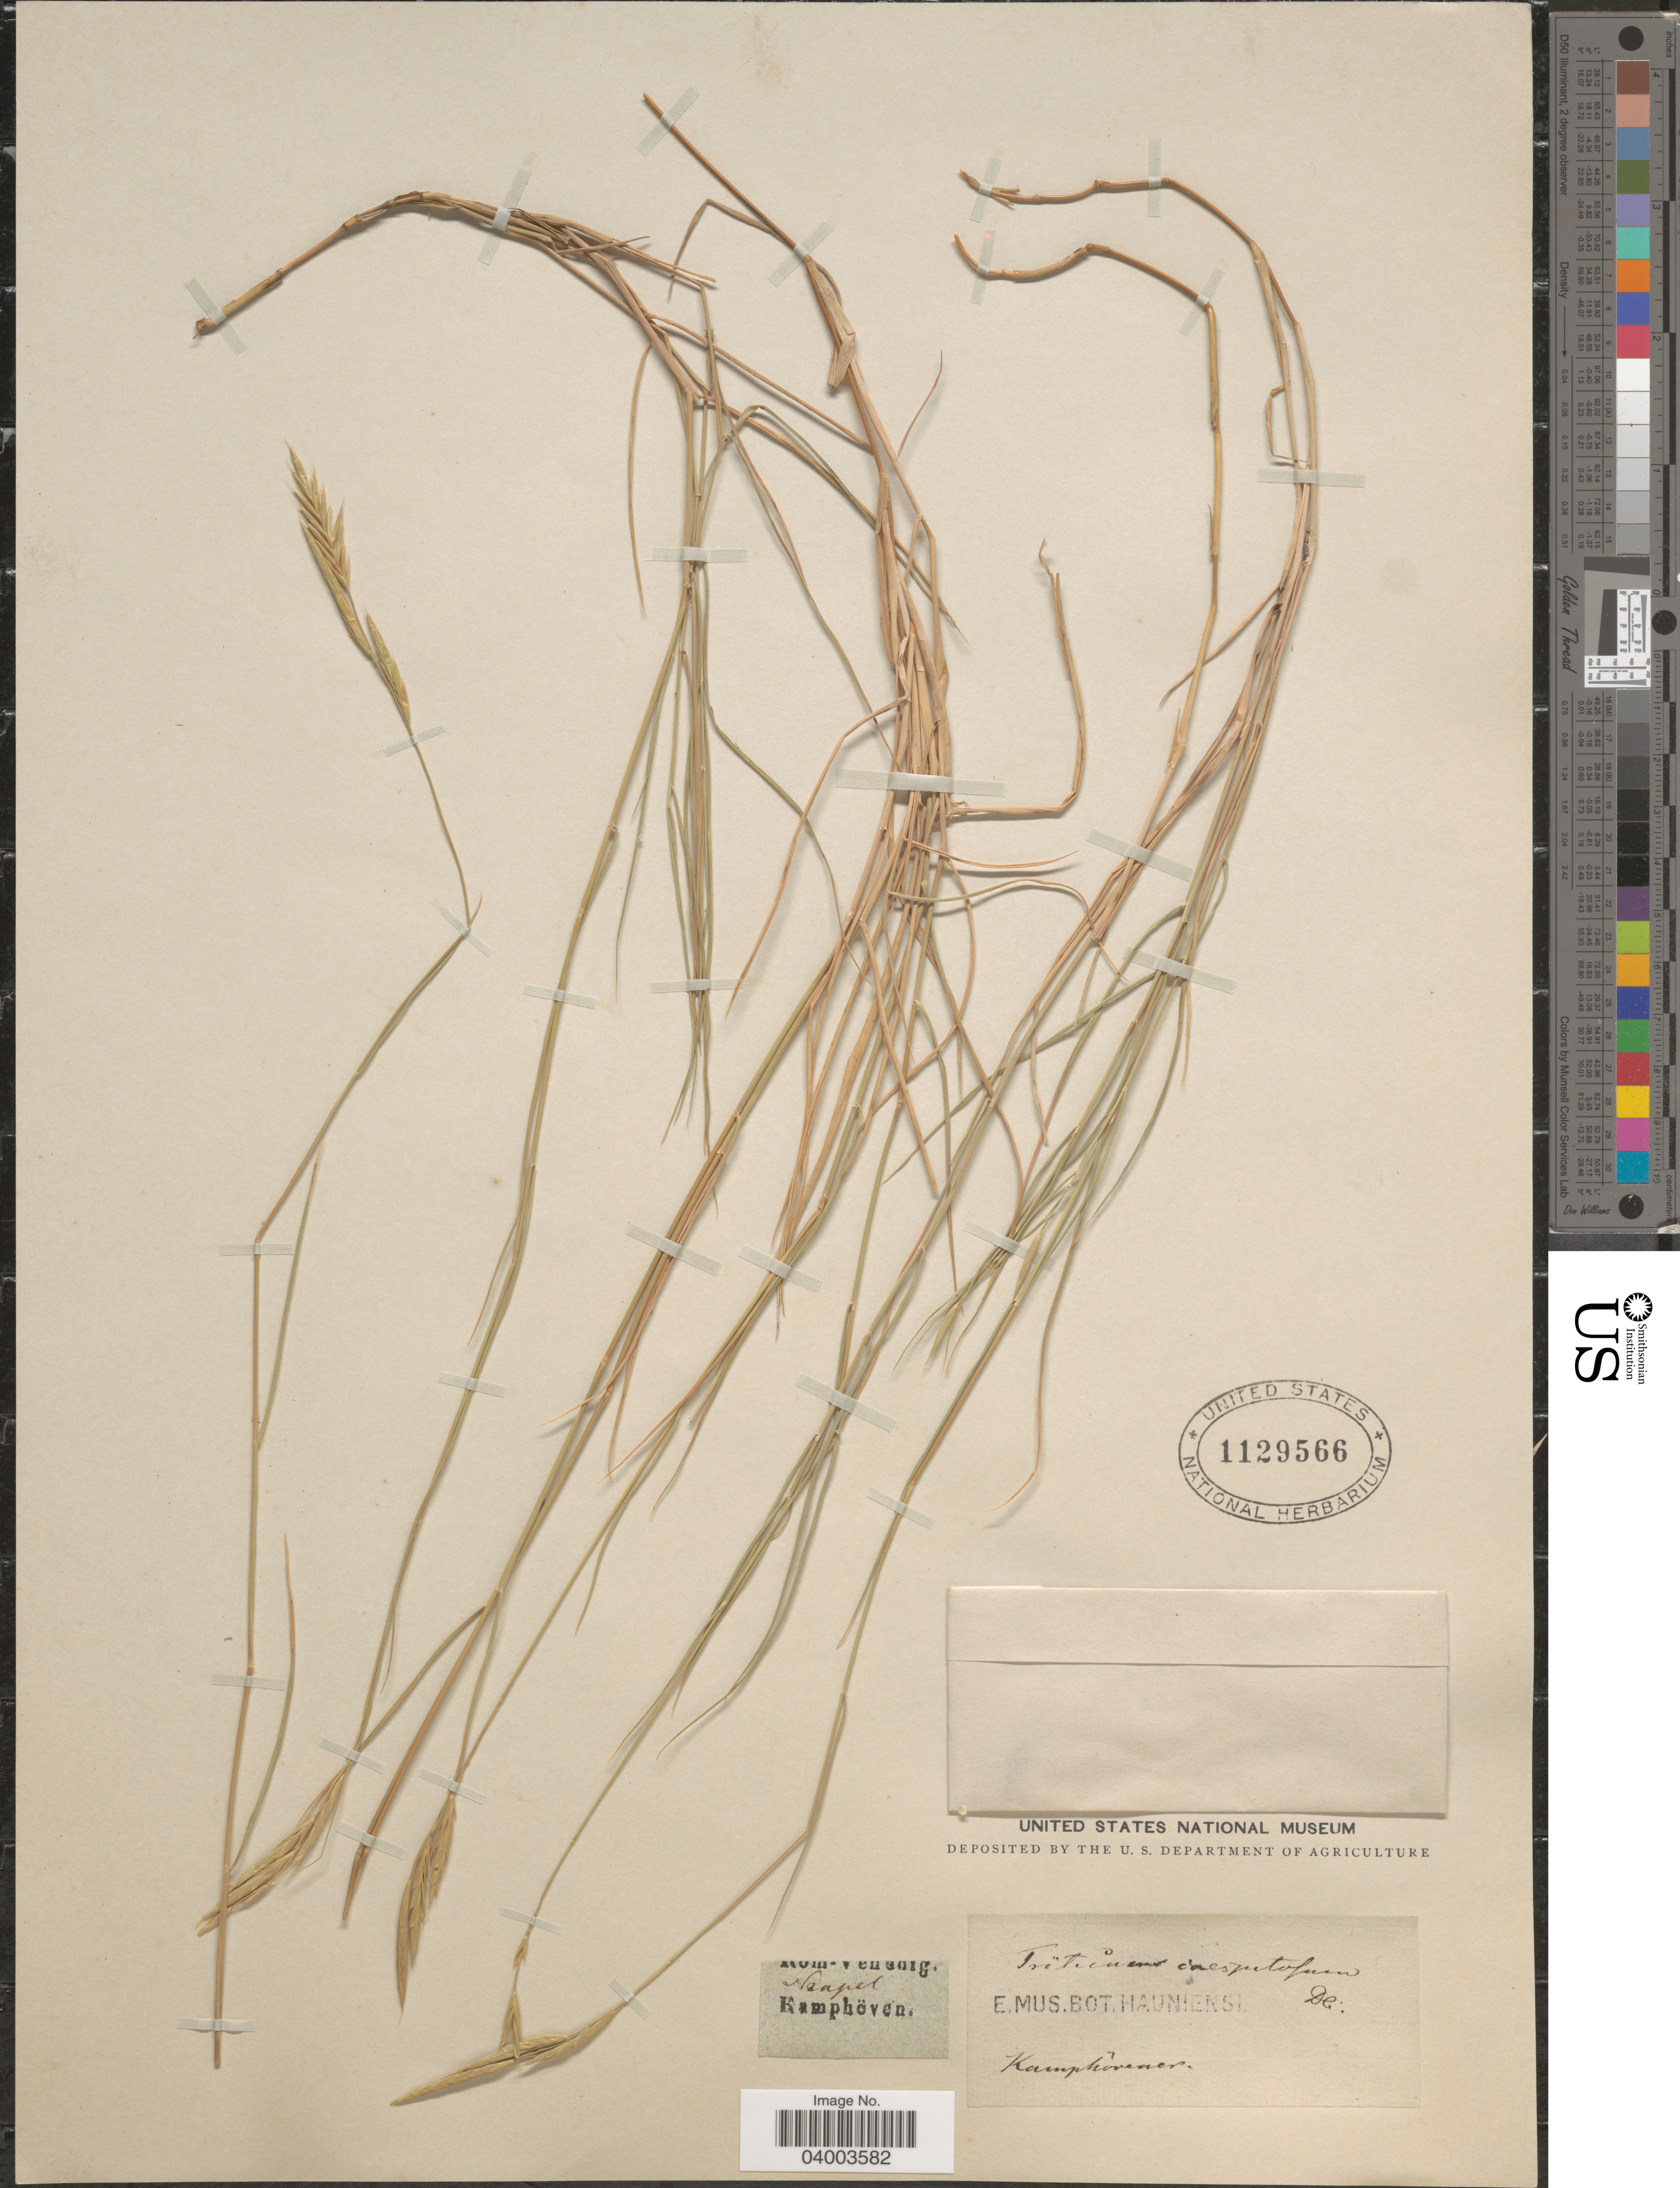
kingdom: Plantae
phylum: Tracheophyta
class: Liliopsida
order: Poales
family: Poaceae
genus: Brachypodium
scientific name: Brachypodium rupestre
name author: (Host) Roem. & Schult.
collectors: B. Kamphövener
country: Italy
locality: Neapel.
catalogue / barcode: US 1129566